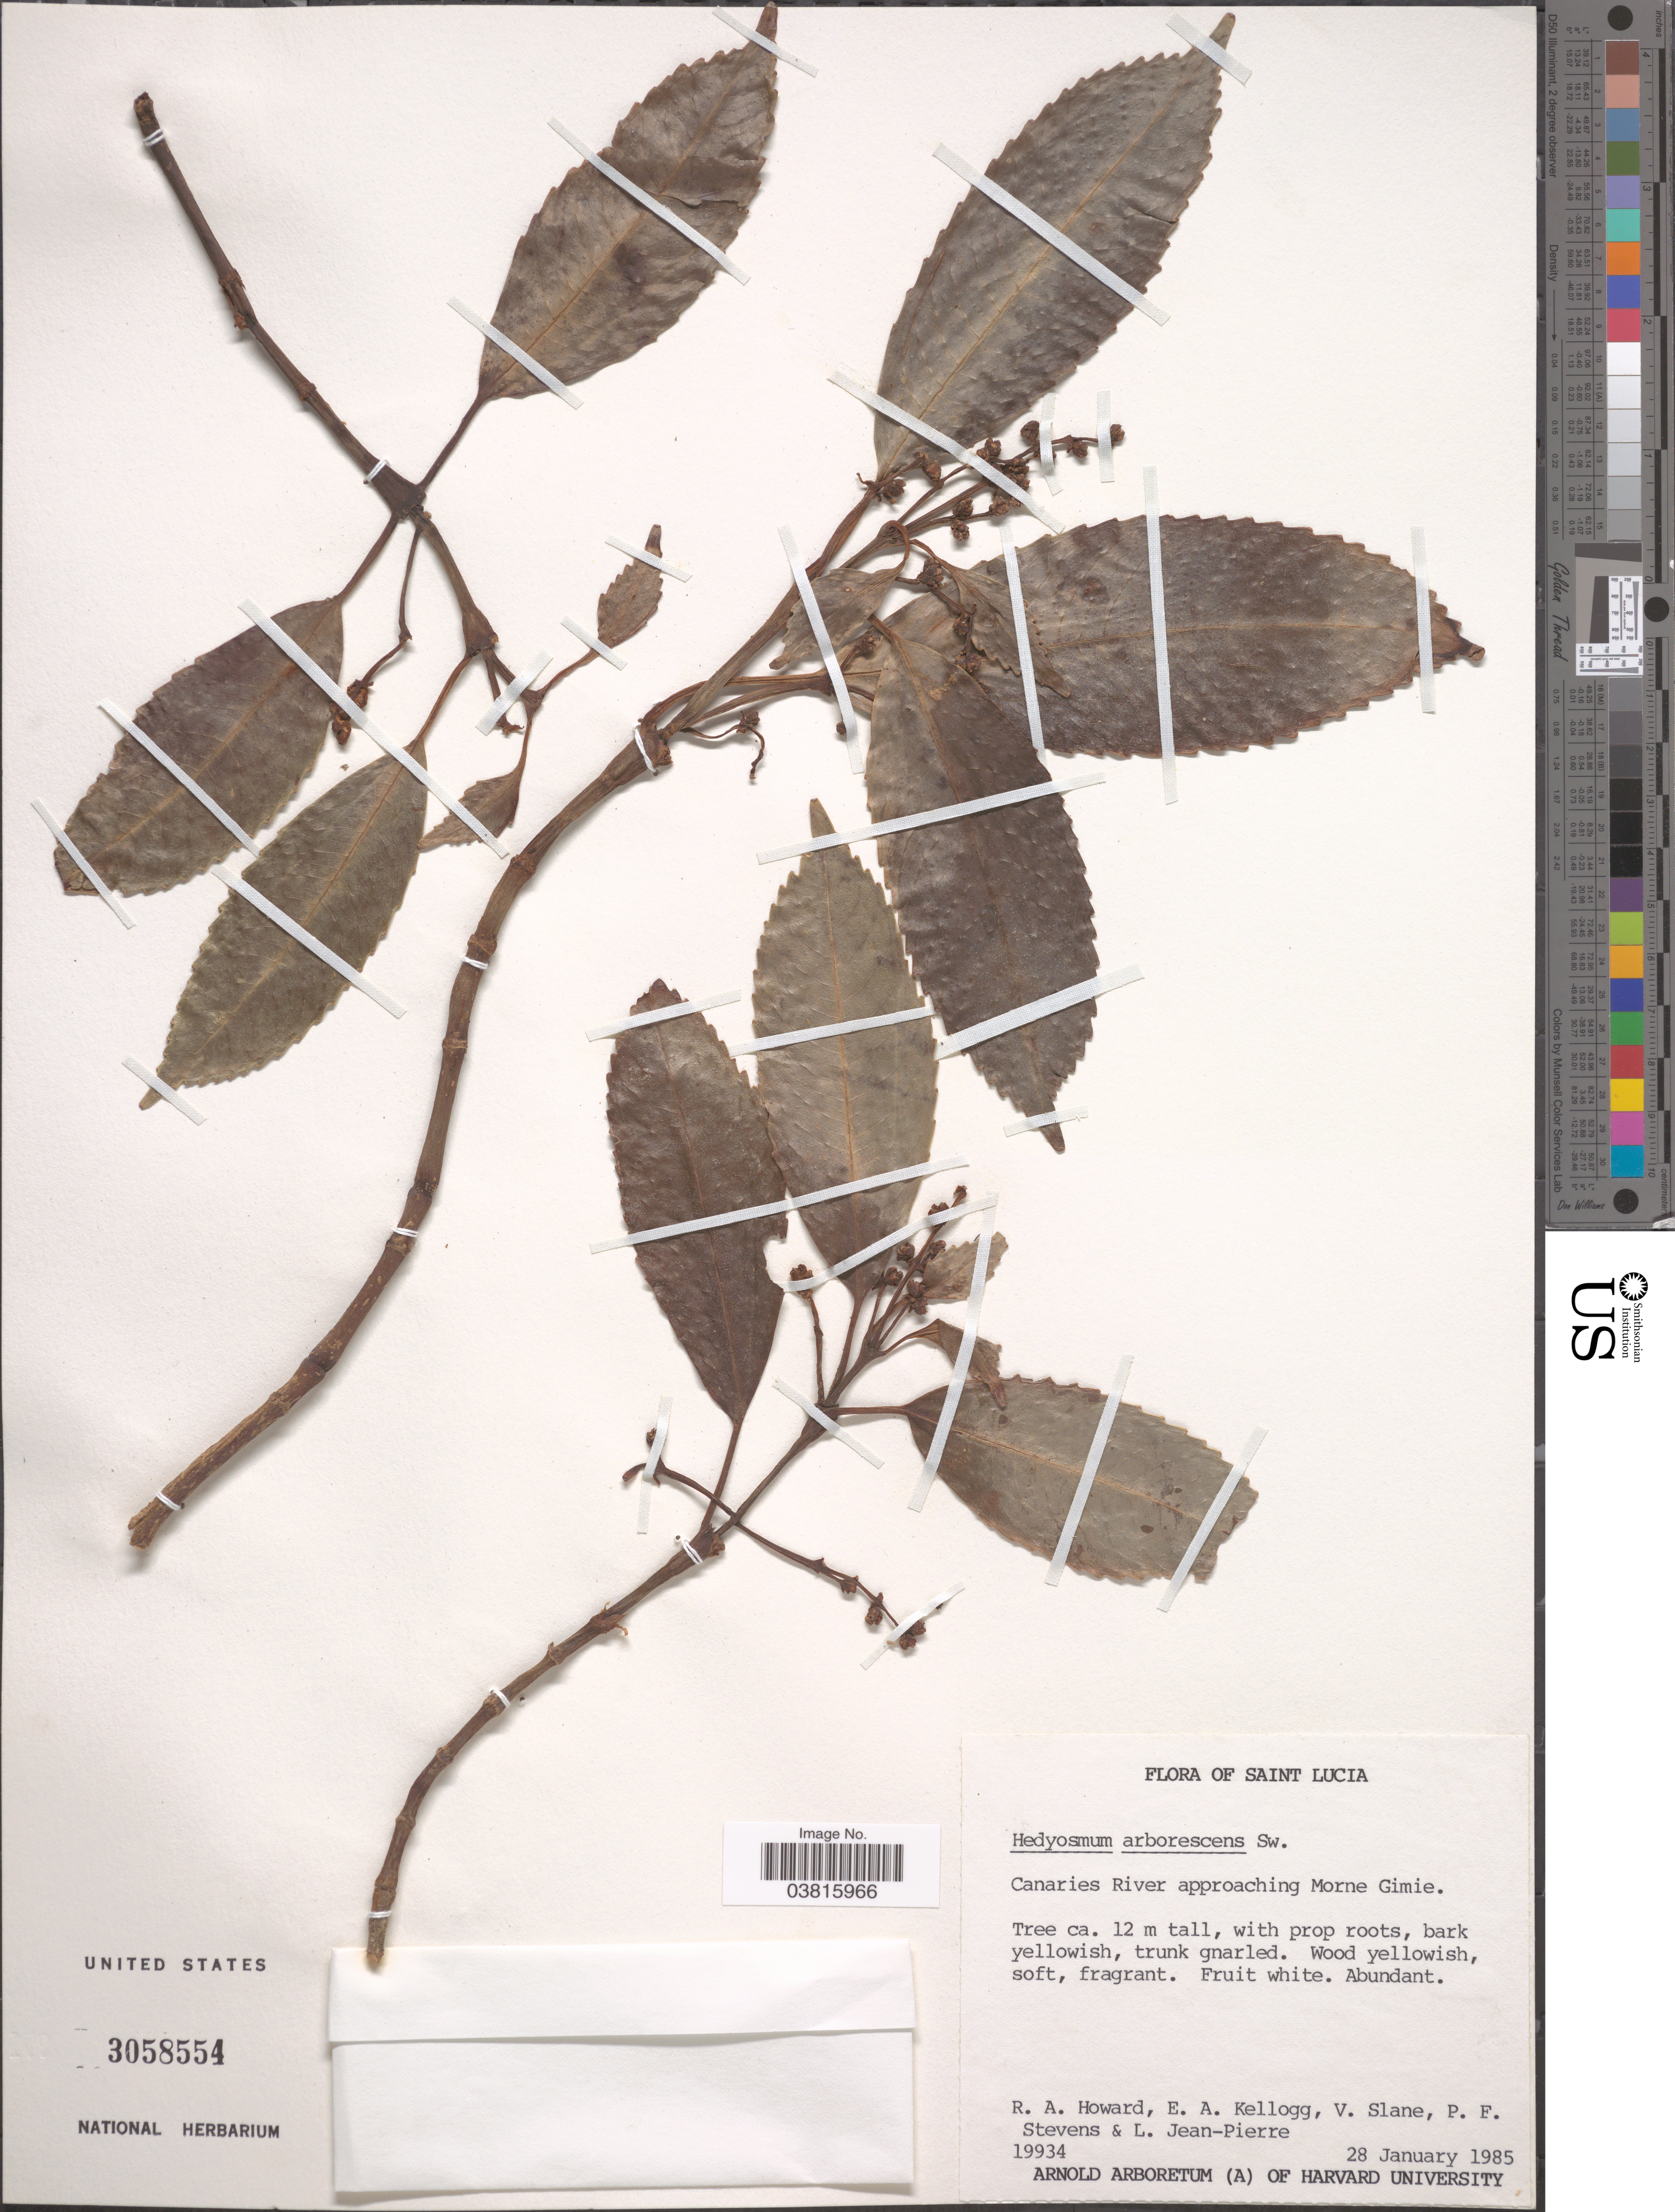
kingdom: Plantae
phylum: Tracheophyta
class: Magnoliopsida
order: Chloranthales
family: Chloranthaceae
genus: Hedyosmum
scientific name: Hedyosmum arborescens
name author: Sw.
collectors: R. A. Howard, E. A. Kellogg, V. Slane, P. F. Stevens & L. L. Jean-Pierre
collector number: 19934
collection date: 1985-01-28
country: St. Lucia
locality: Canaries River approaching Morne Gimie.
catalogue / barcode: US 3058554